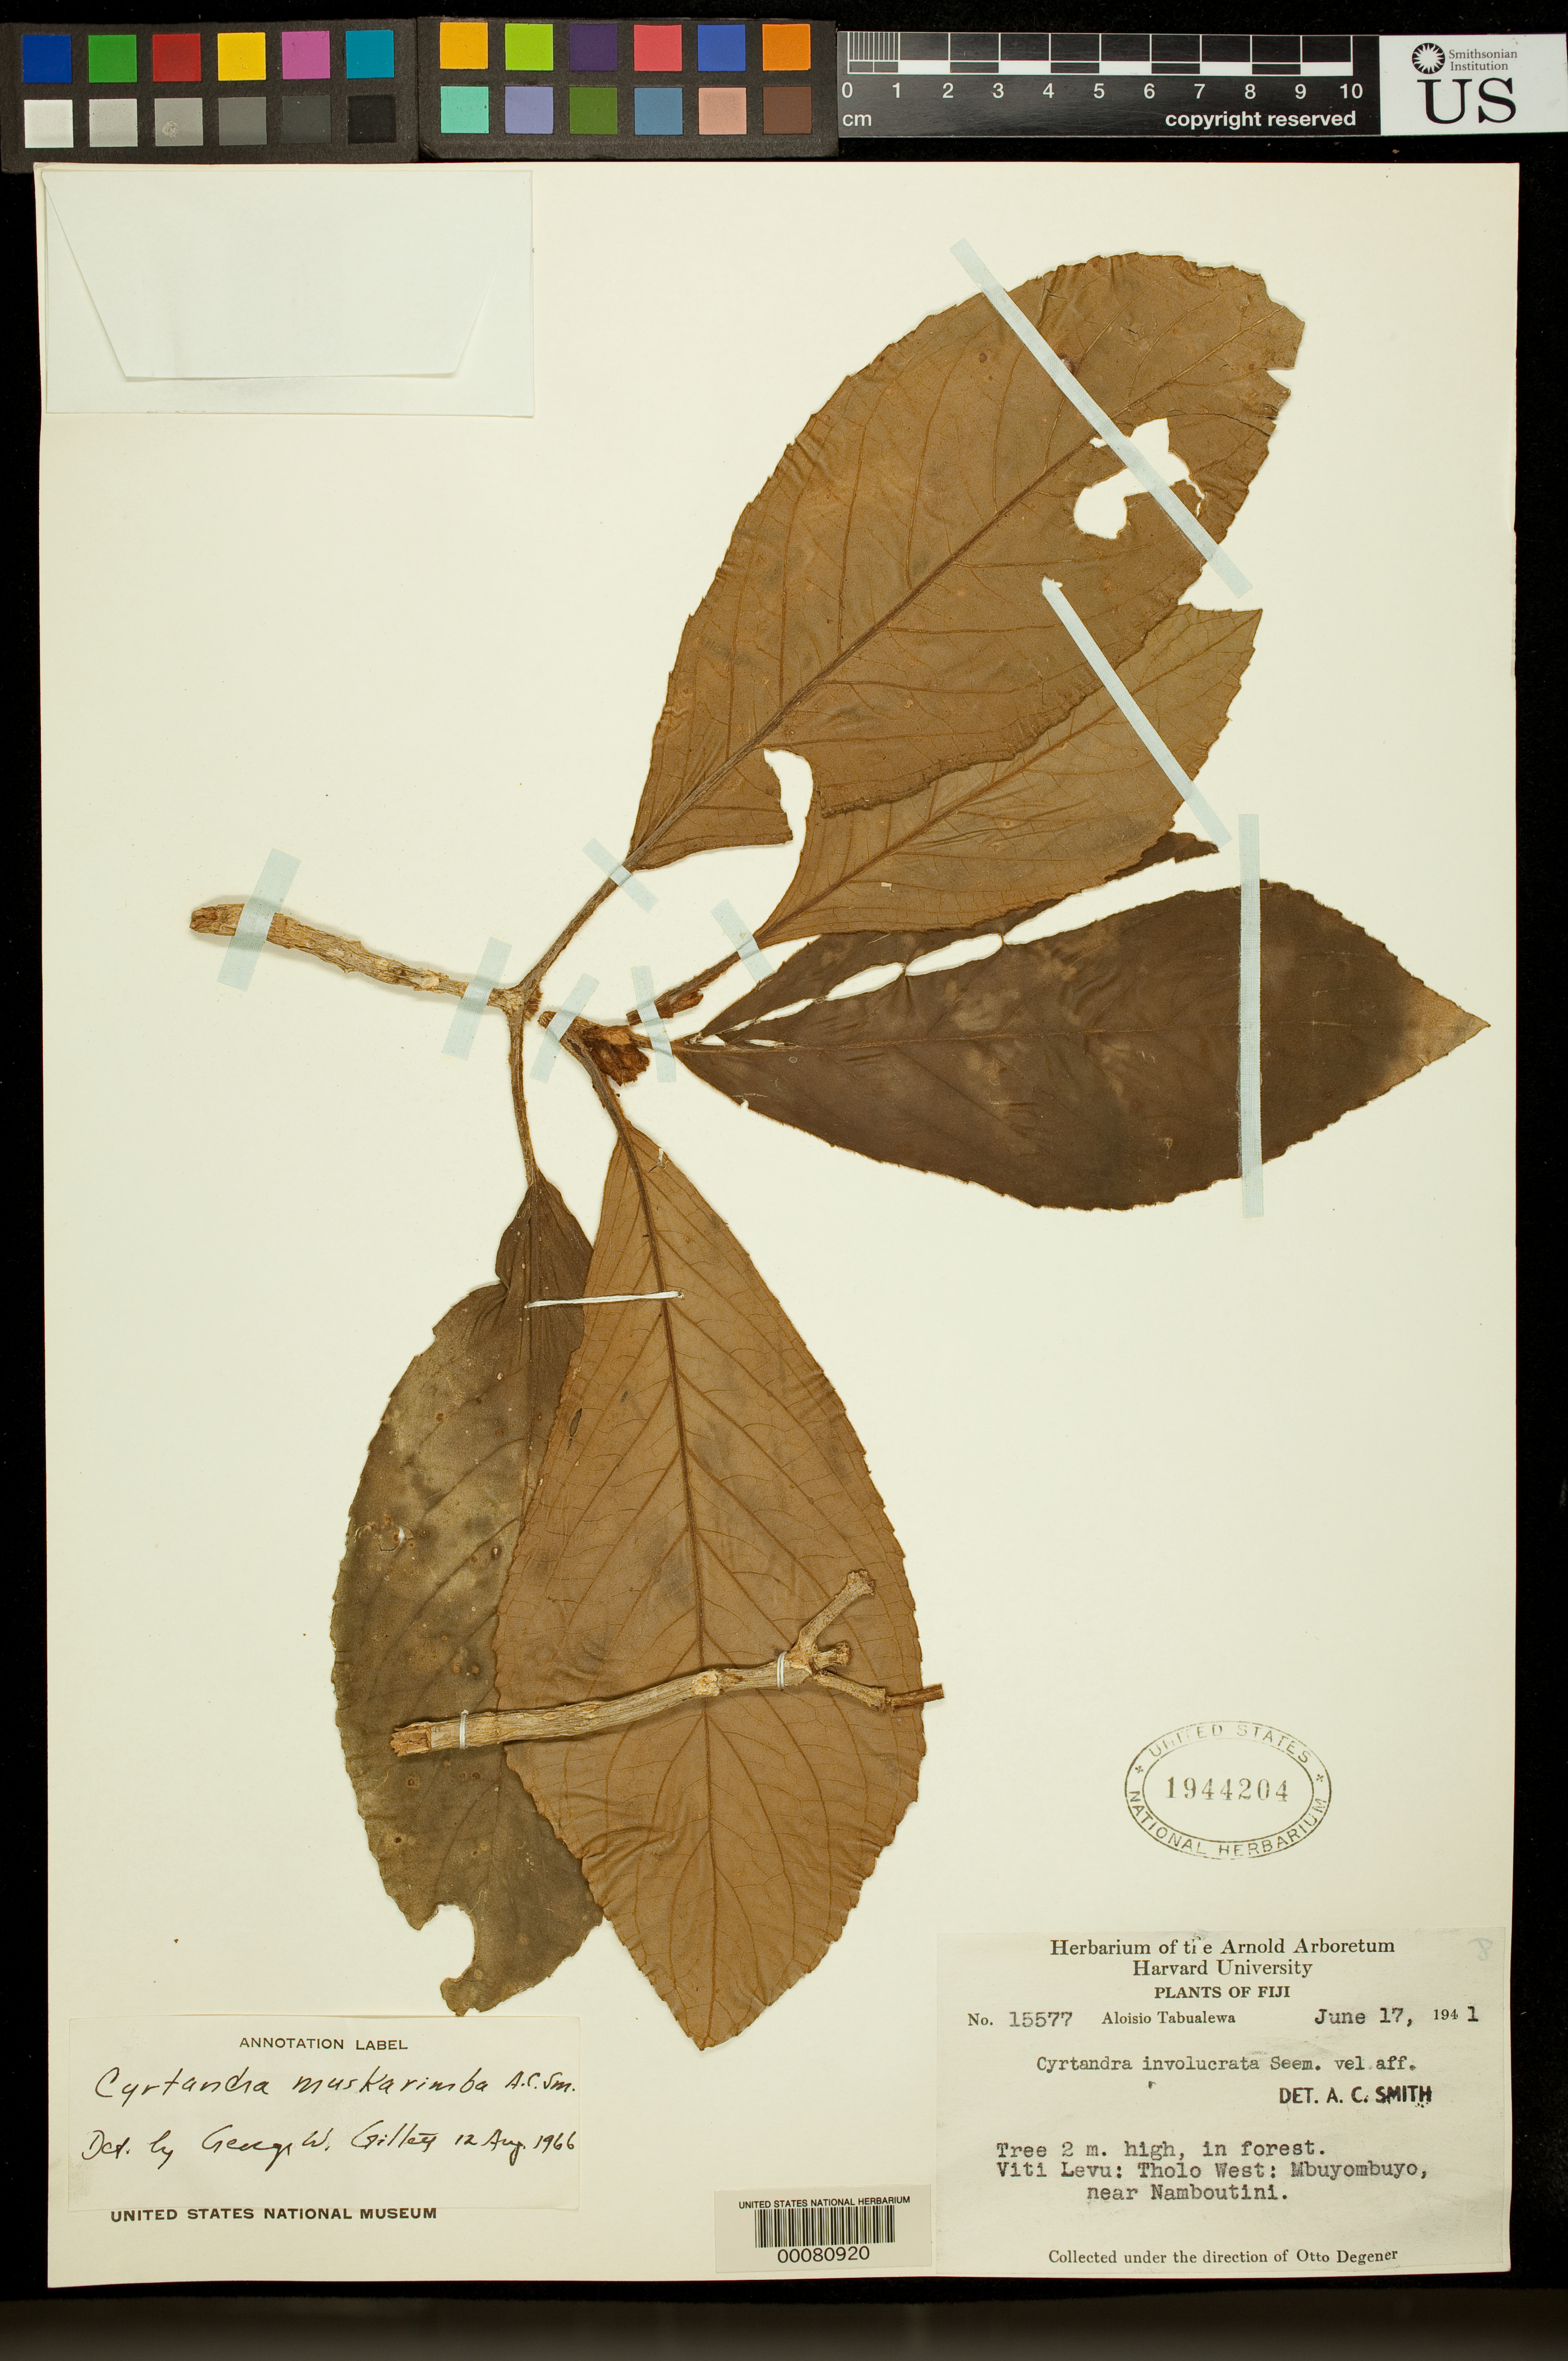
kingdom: Plantae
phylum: Tracheophyta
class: Magnoliopsida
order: Lamiales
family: Gesneriaceae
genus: Cyrtandra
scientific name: Cyrtandra muskarimba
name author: A.C. Sm.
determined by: Johnson, Melissa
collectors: A. Tabualewa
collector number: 15577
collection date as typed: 17 Jun 1941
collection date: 1941-06-17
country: Fiji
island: Viti Levu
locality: Tholo west, mbuyombuyo, near namboutini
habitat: In forest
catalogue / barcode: US 1944204